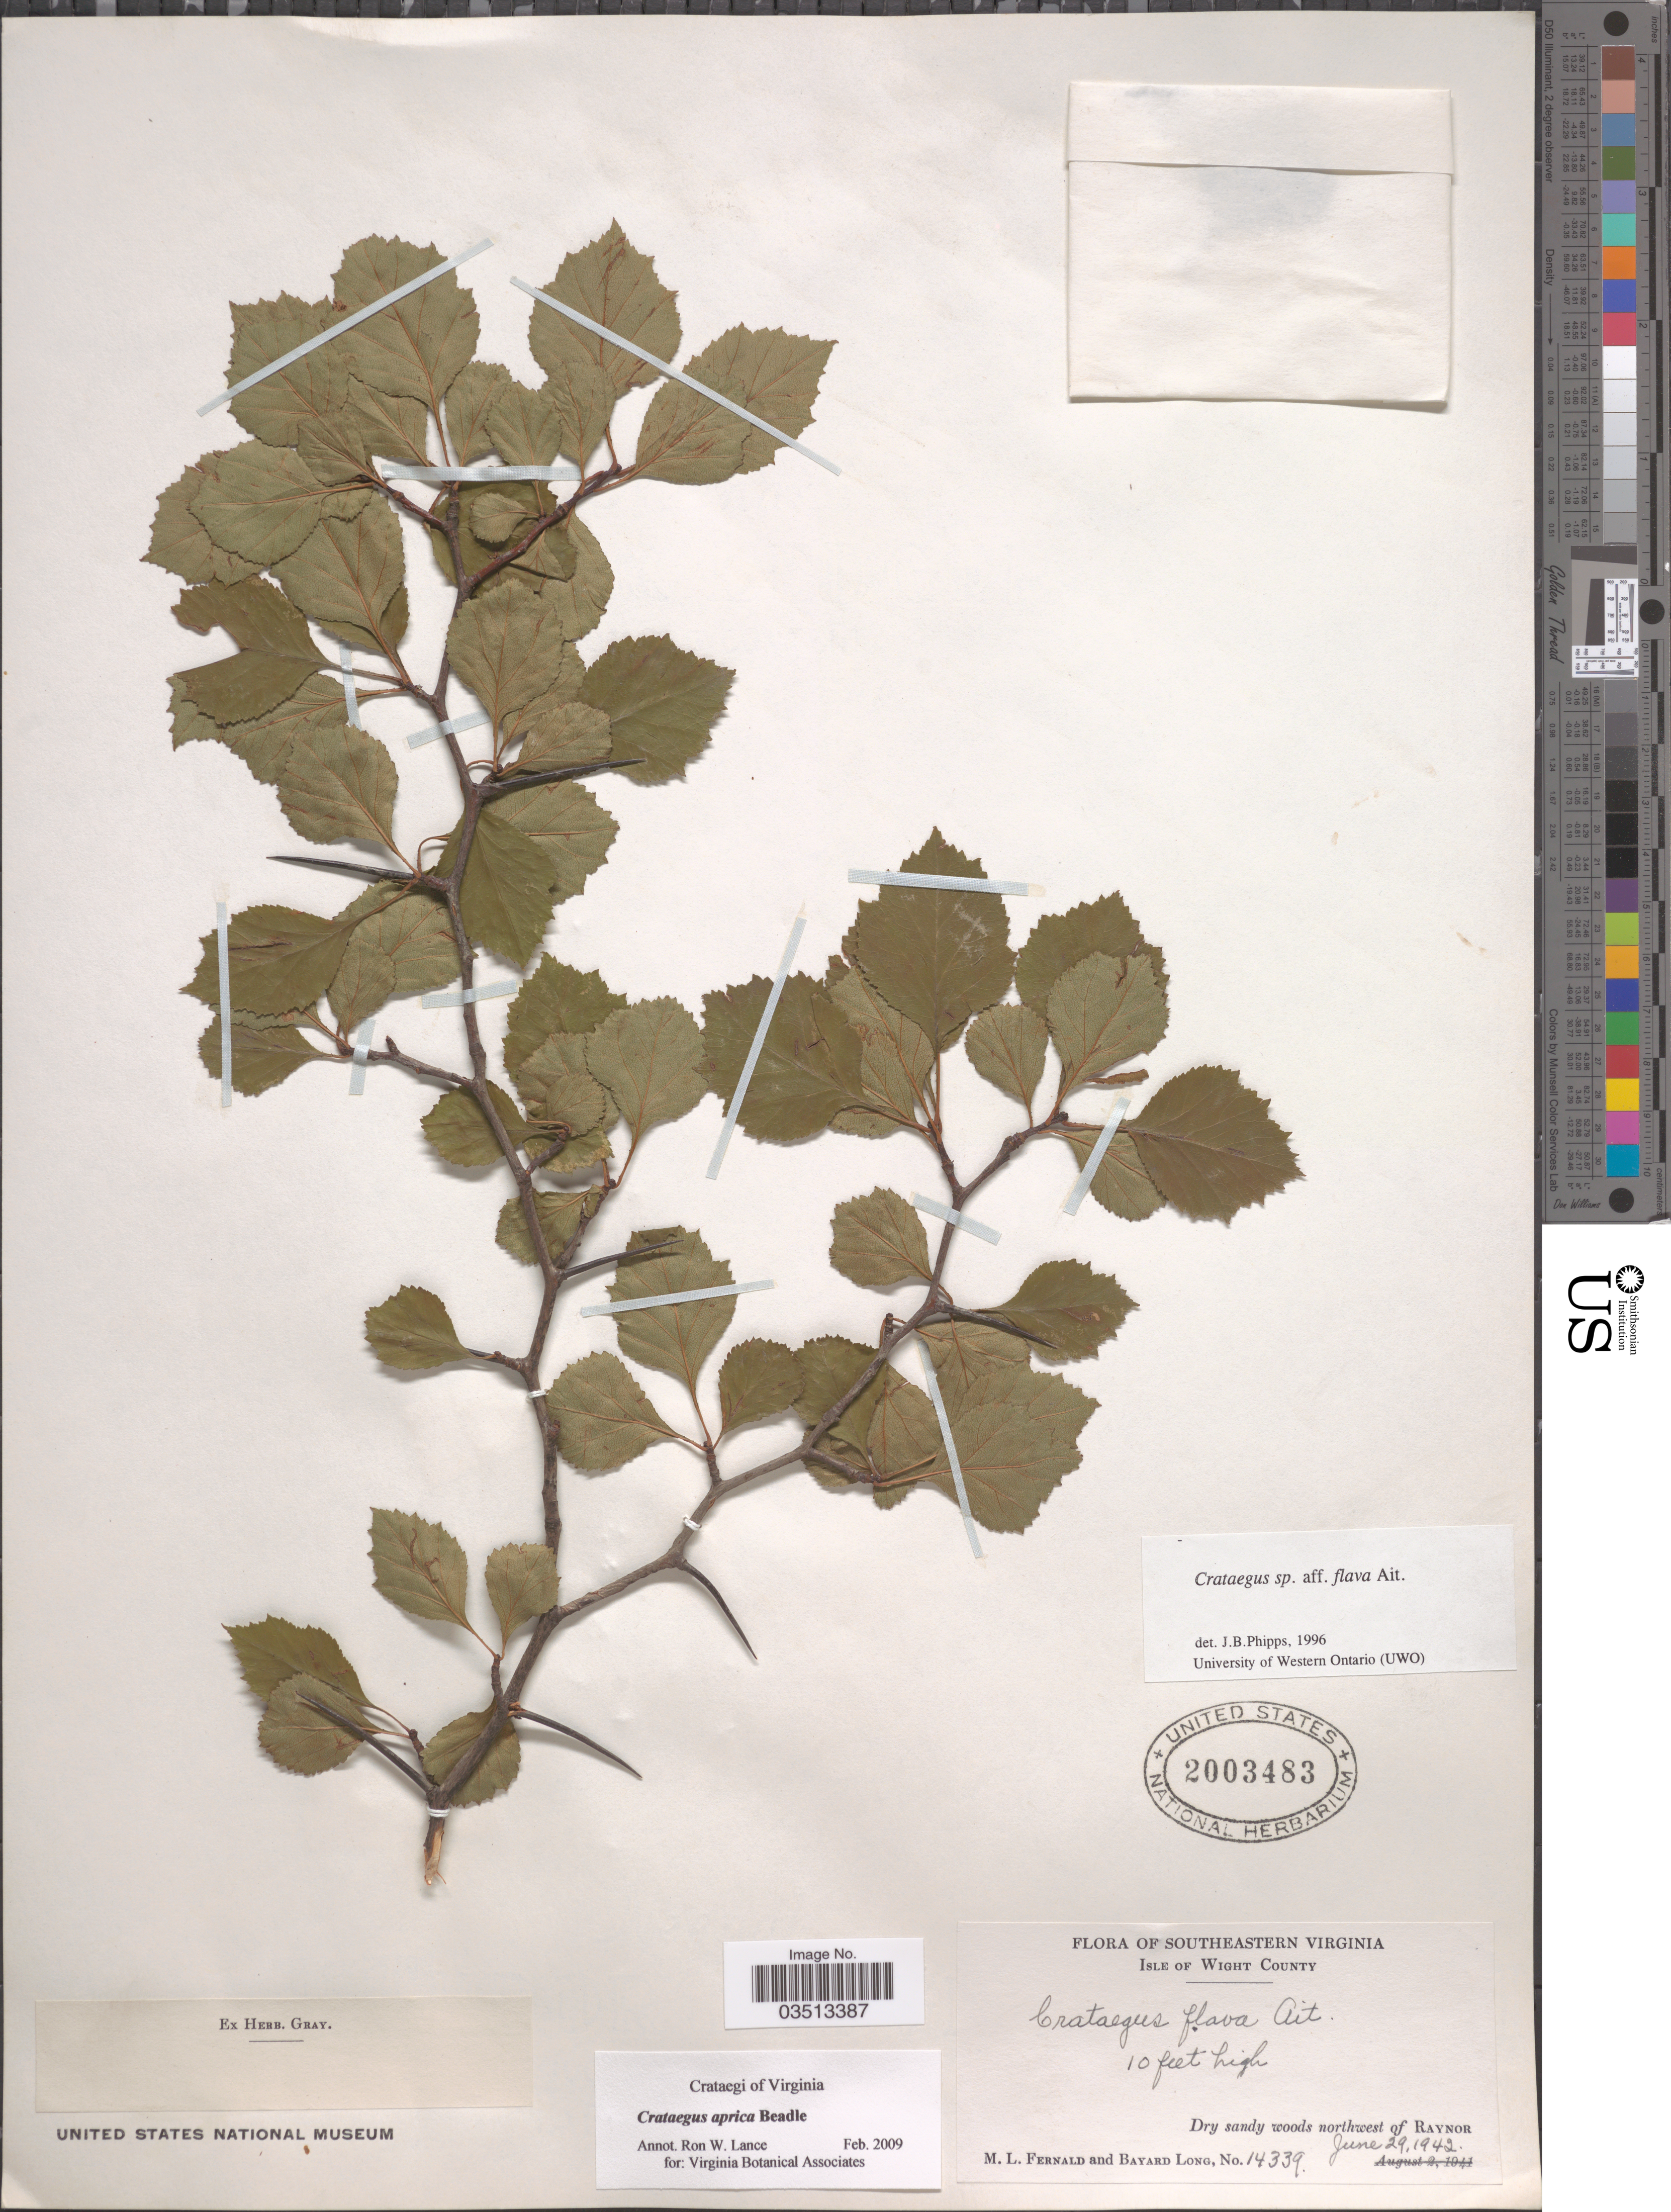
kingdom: Plantae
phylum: Tracheophyta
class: Magnoliopsida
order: Rosales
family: Rosaceae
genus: Crataegus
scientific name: Crataegus aprica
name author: Beadle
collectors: M. L. Fernald & B. Long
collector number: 14339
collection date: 1942-06-29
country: United States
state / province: Virginia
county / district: Isle of Wight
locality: Southeastern Virginia. Isle of Wight County. Northwest of Raynor.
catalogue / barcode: US 2003483